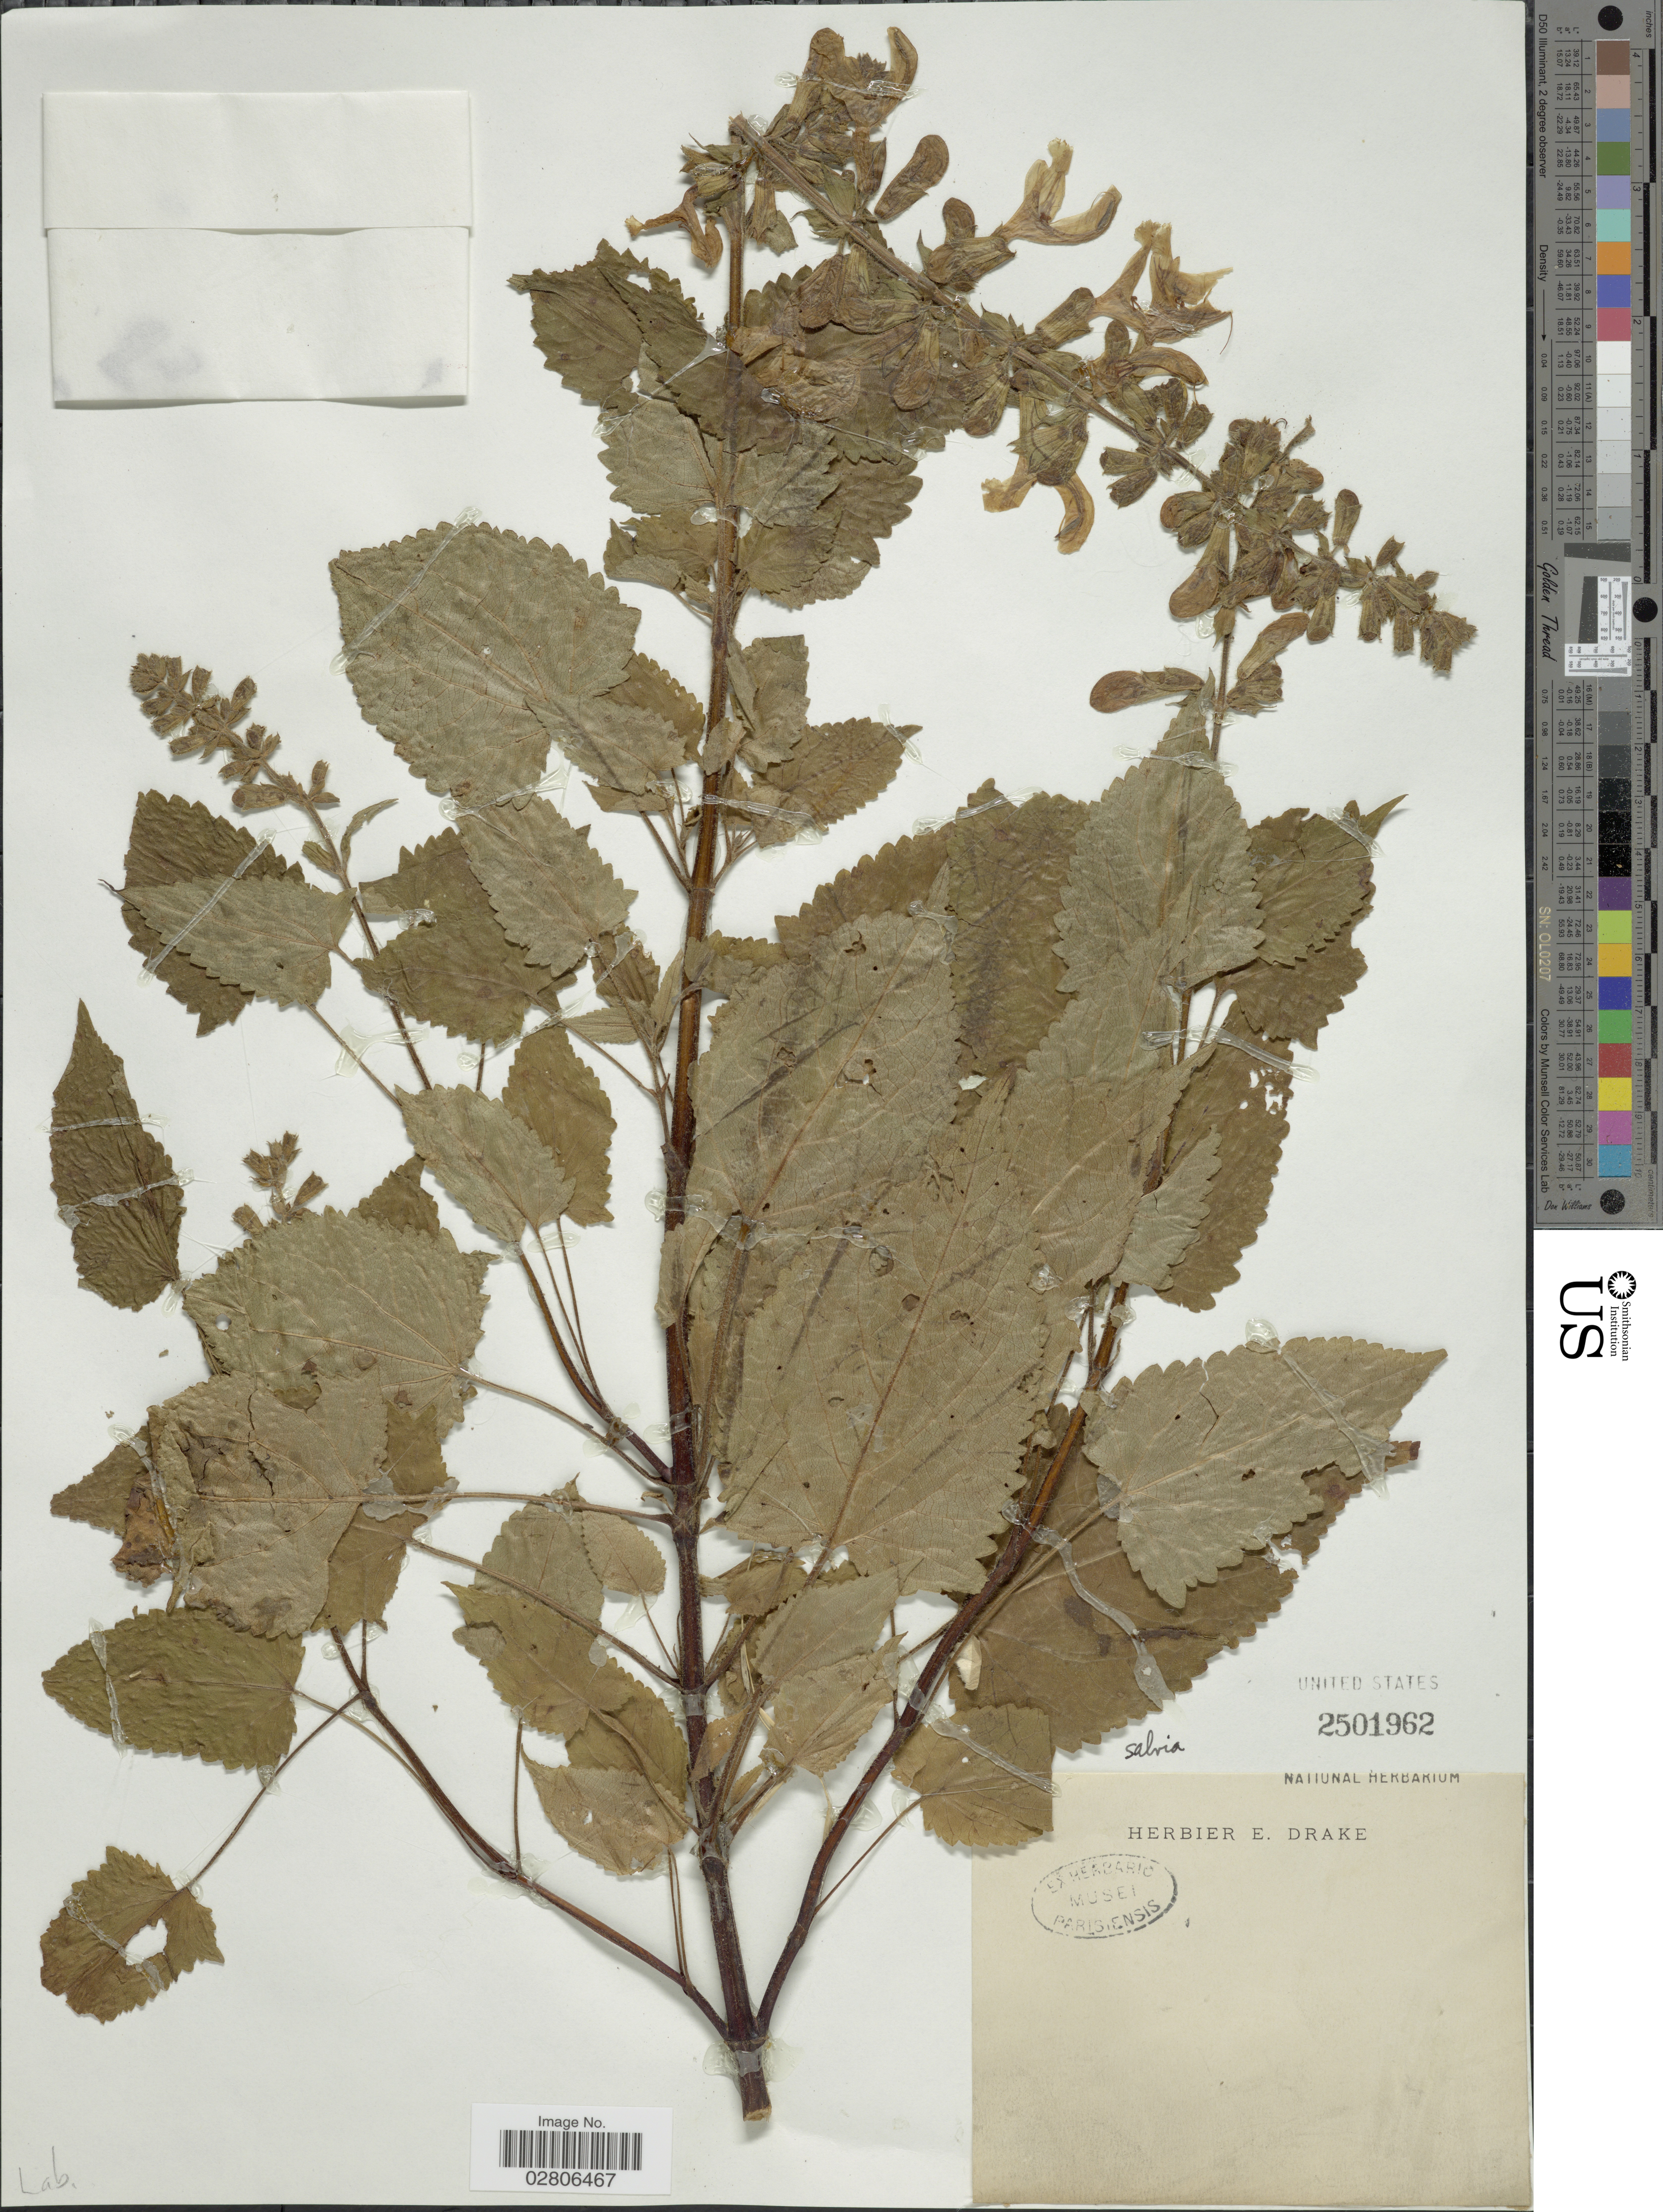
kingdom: Plantae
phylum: Tracheophyta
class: Magnoliopsida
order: Lamiales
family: Lamiaceae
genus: Salvia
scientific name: Salvia sp.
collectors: ex herb. E. Drake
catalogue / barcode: US 2501962